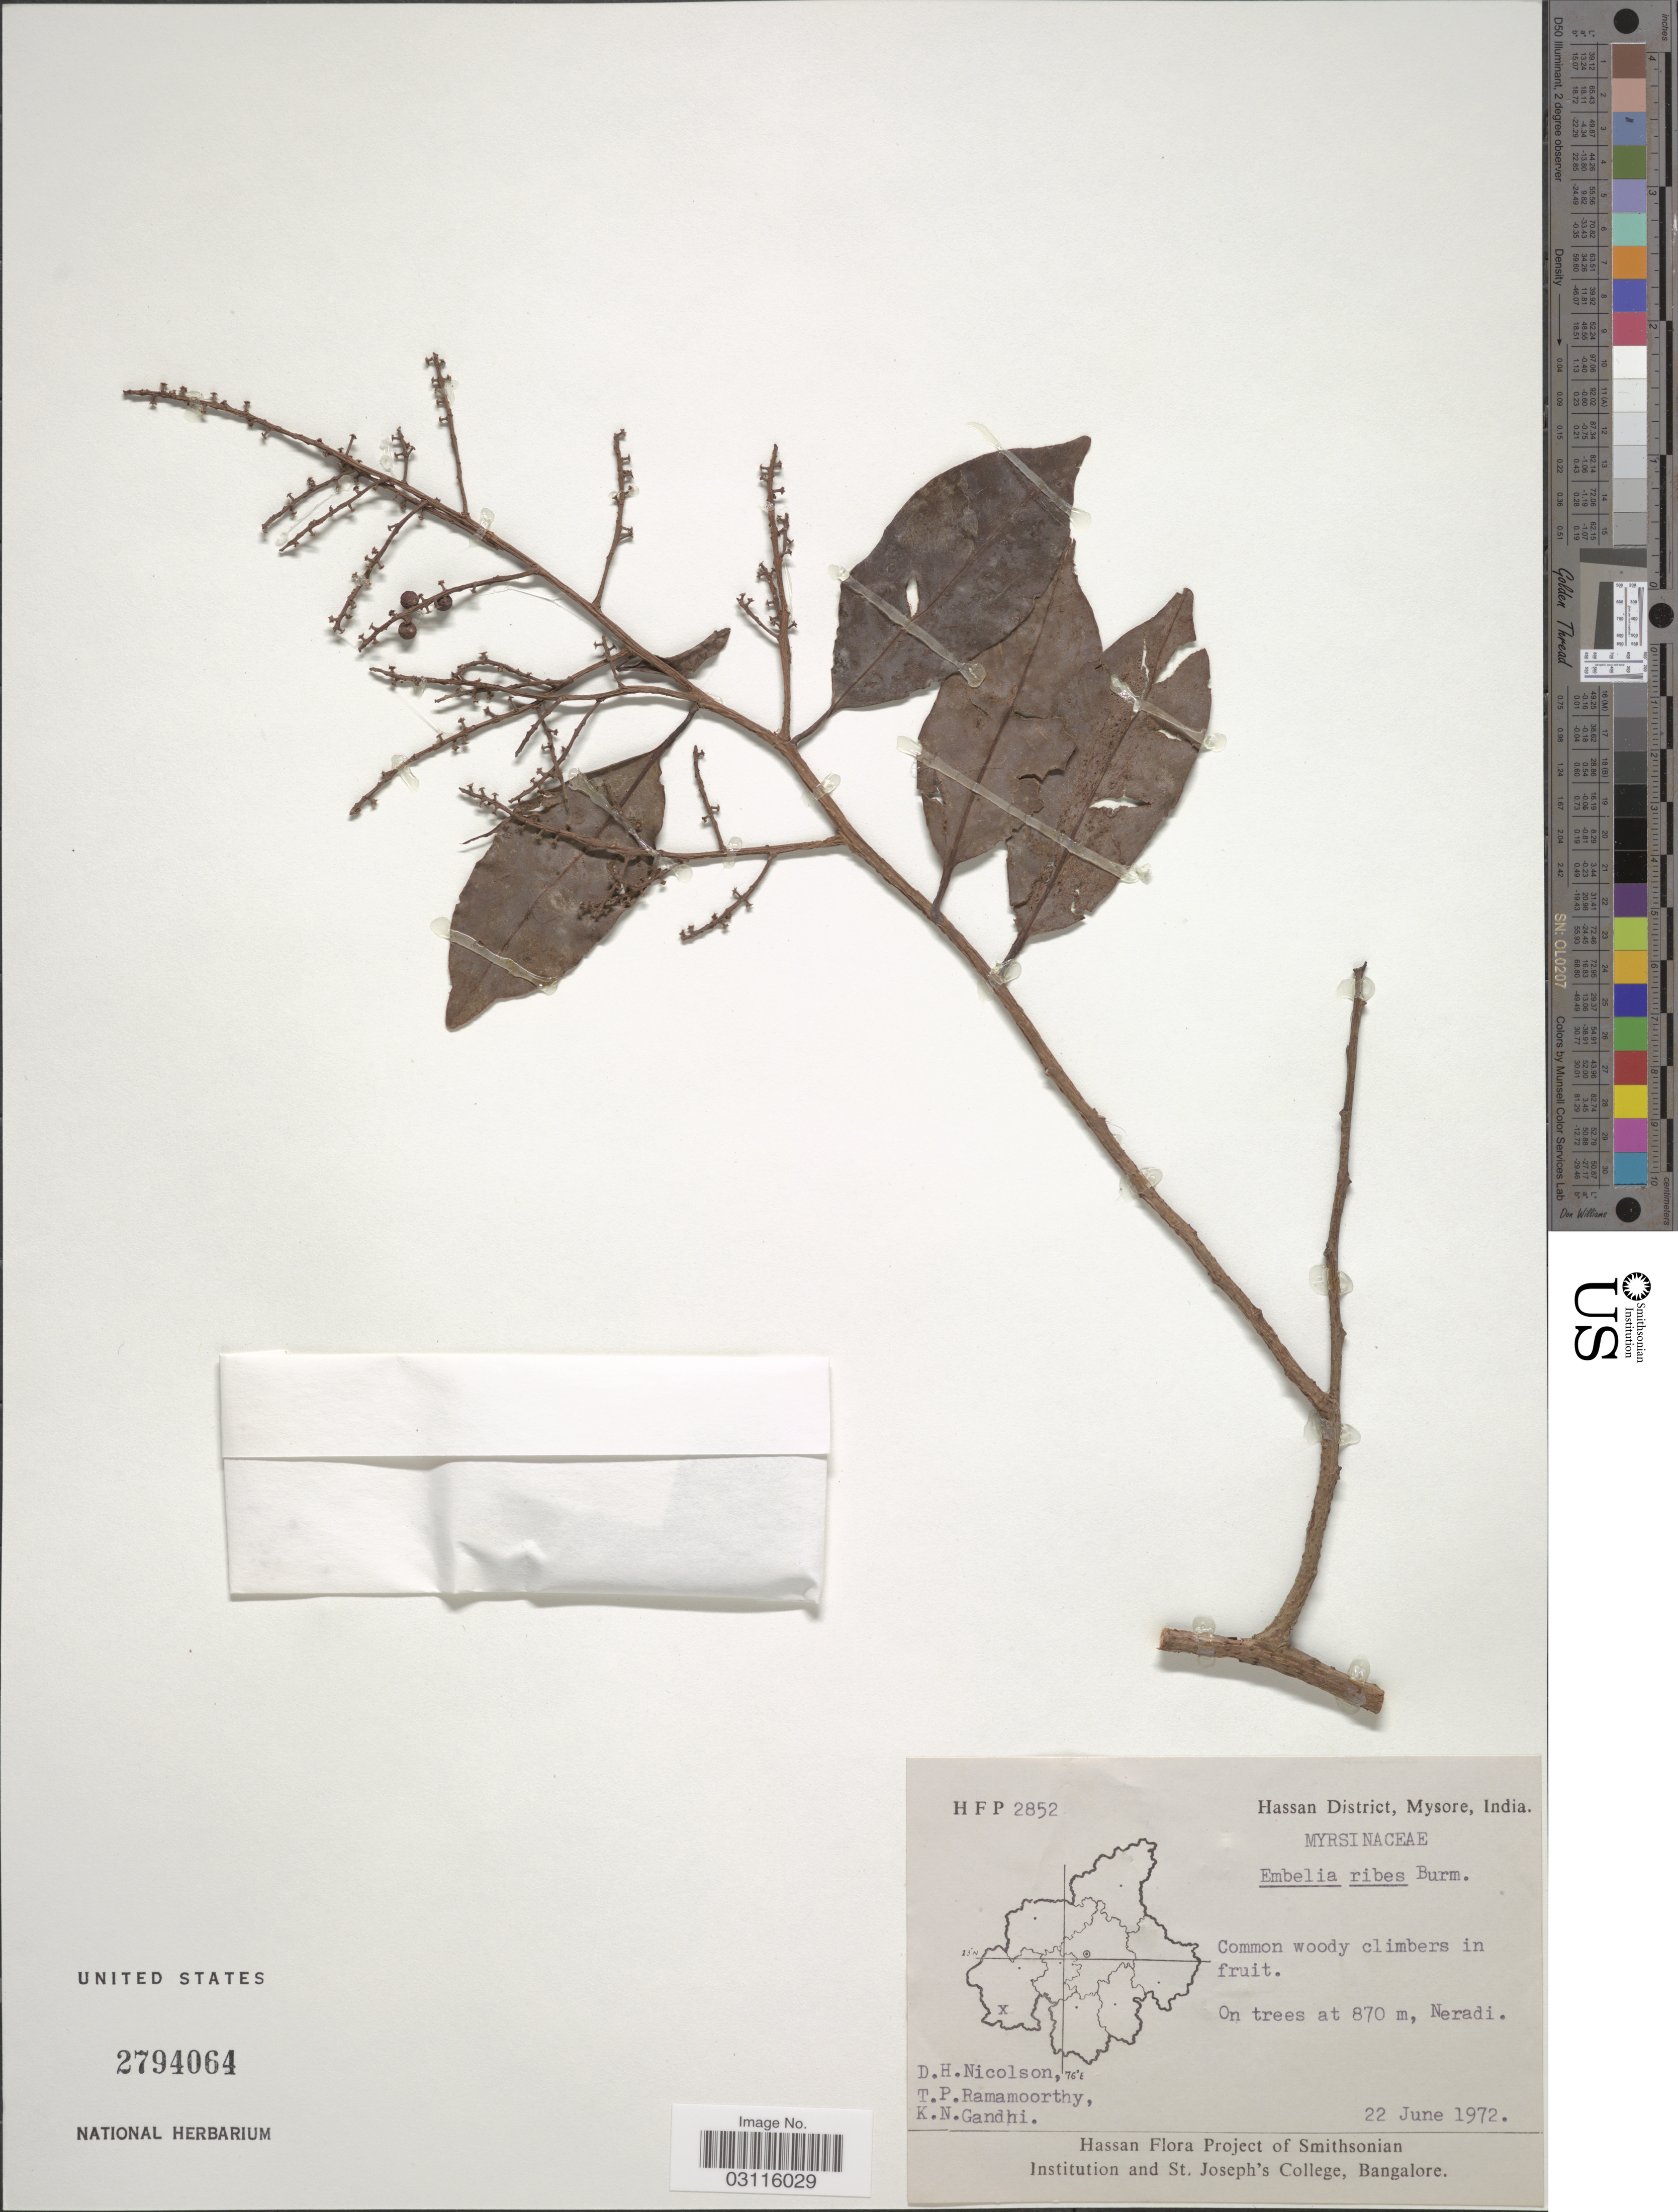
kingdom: Plantae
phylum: Tracheophyta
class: Magnoliopsida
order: Ericales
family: Primulaceae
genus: Embelia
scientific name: Embelia ribes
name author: Burm. f.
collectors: D. H. Nicolson, T. P. Ramamoorthy & K. N. Gandhi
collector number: HFP2852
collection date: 1972-06-22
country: India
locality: Hassan District, Mysore, Neradi.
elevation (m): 870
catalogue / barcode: US 2794064